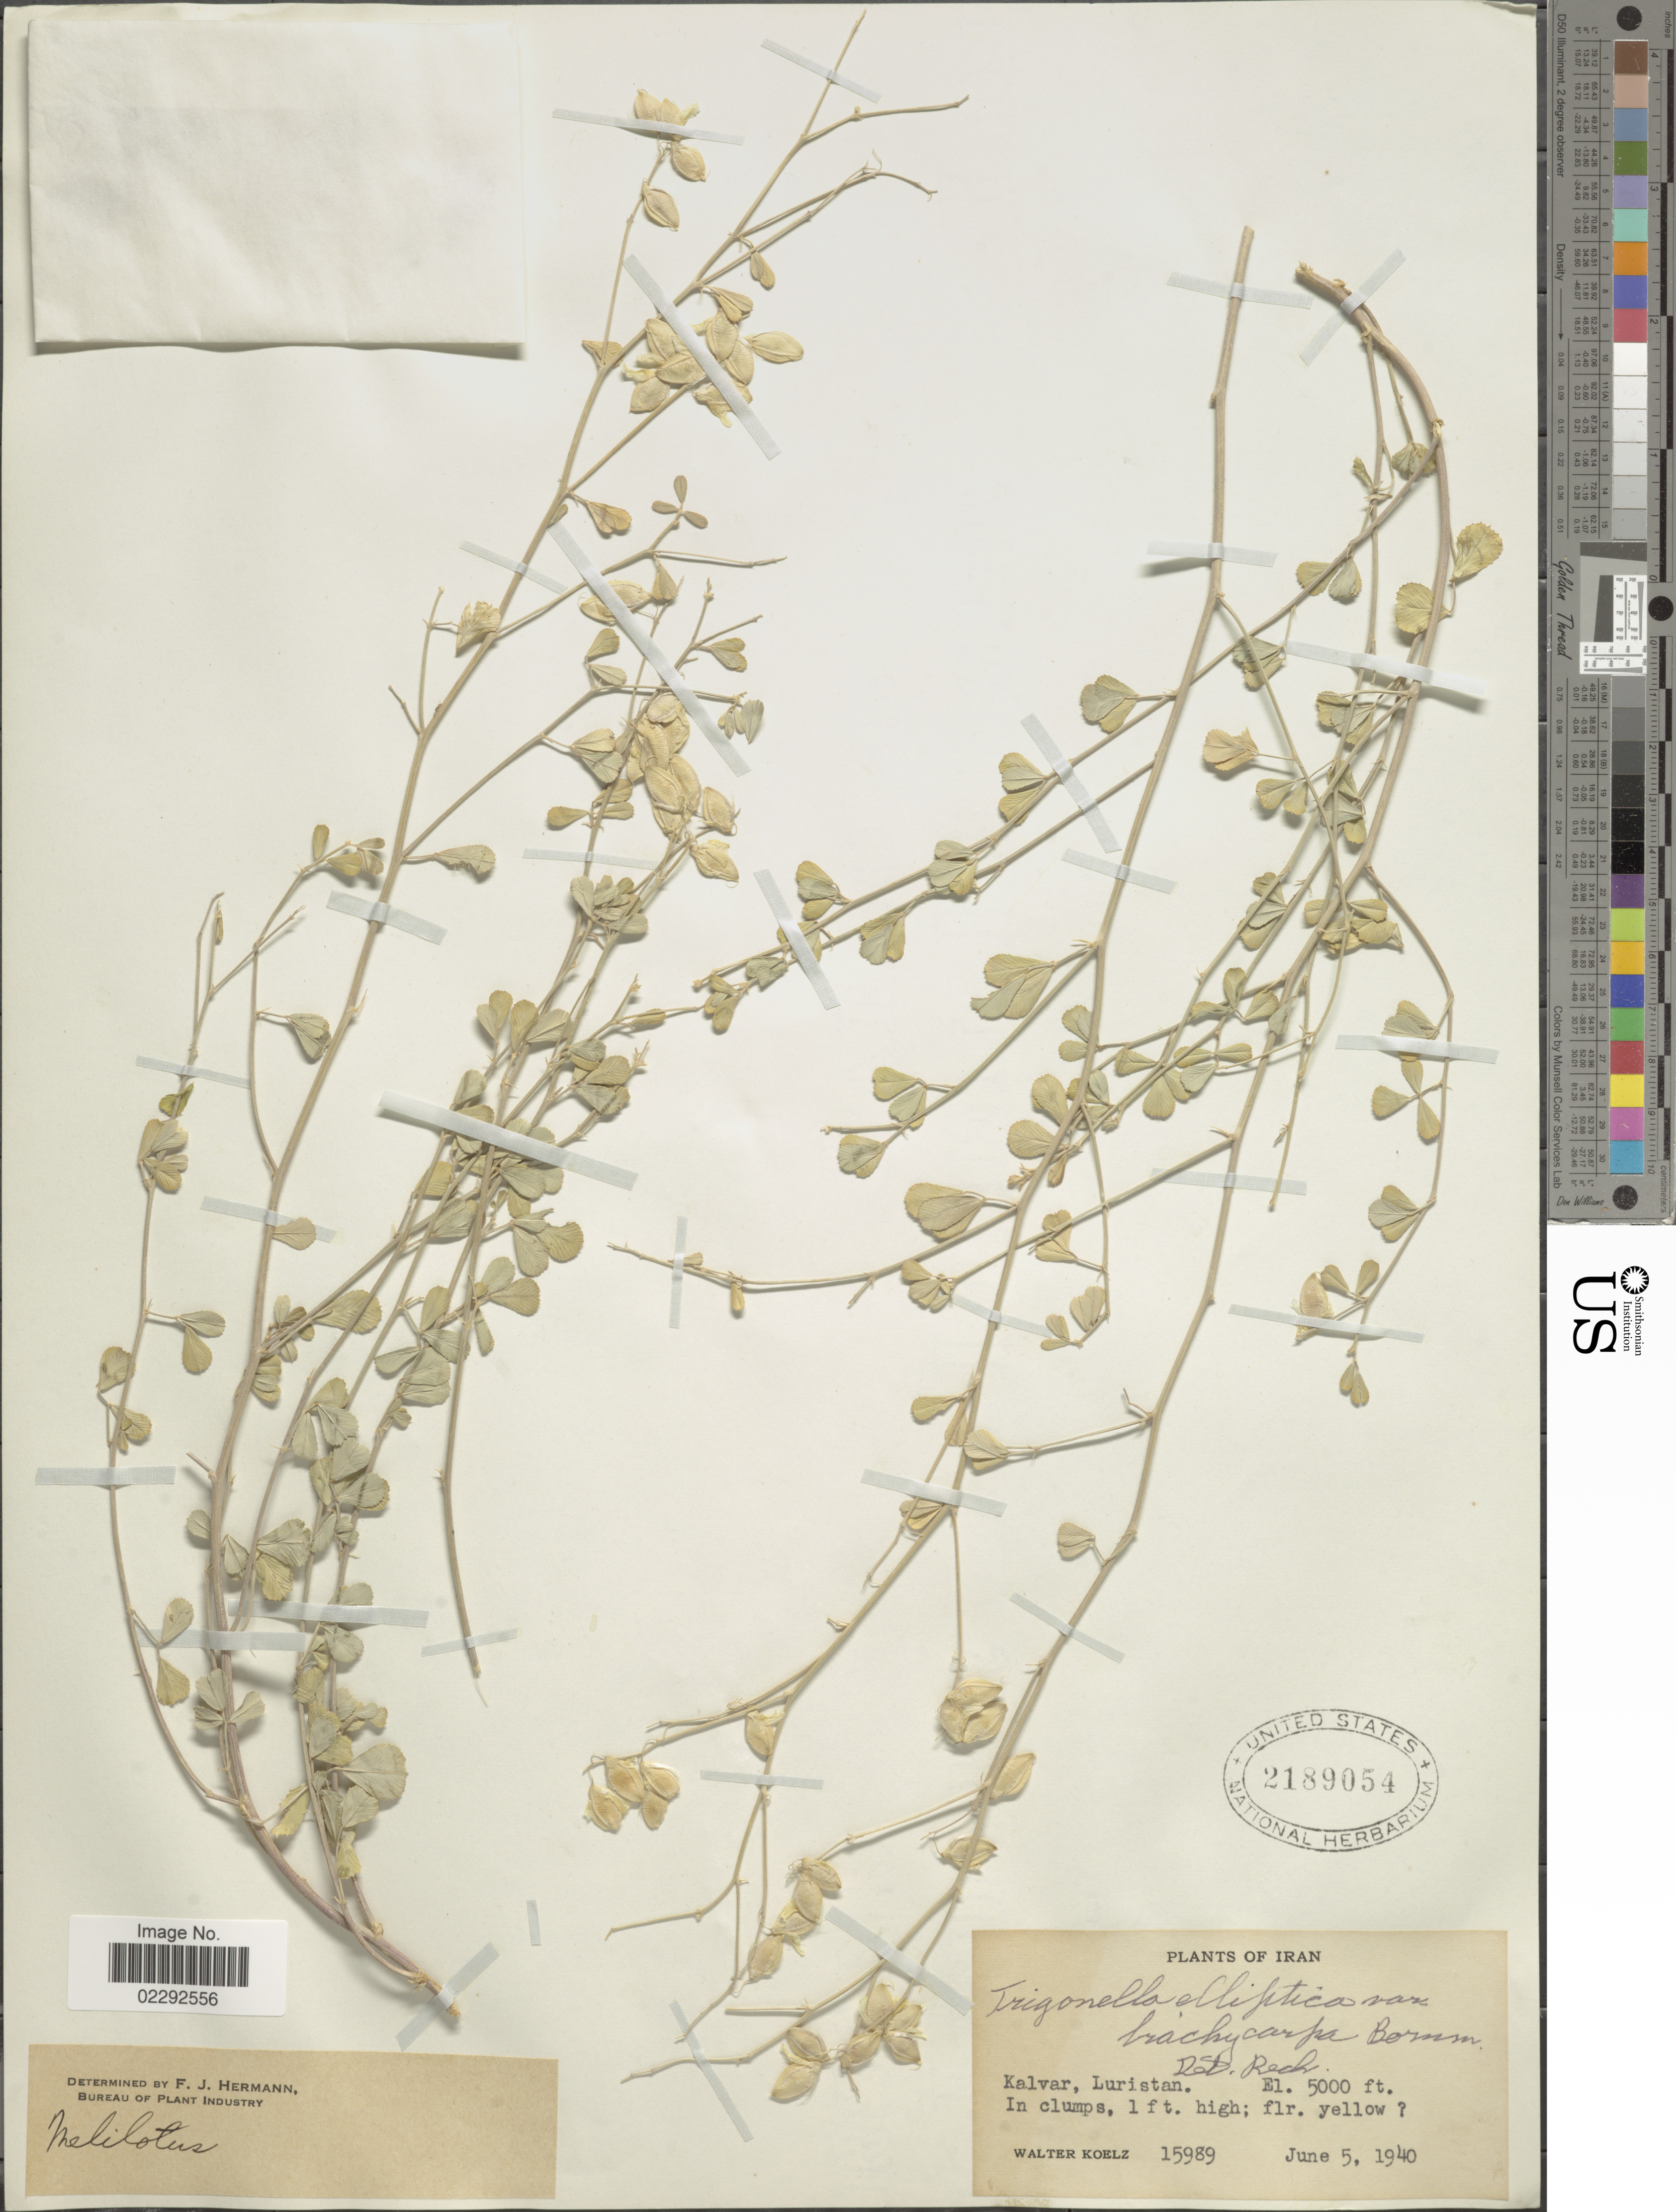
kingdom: Plantae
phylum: Tracheophyta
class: Magnoliopsida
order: Fabales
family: Fabaceae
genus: Trigonella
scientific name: Trigonella elliptica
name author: Boiss.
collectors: W. N. Koelz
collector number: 15989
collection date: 1940-06-05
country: Iran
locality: Kalvar, Luristan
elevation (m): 1524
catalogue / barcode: US 2189054